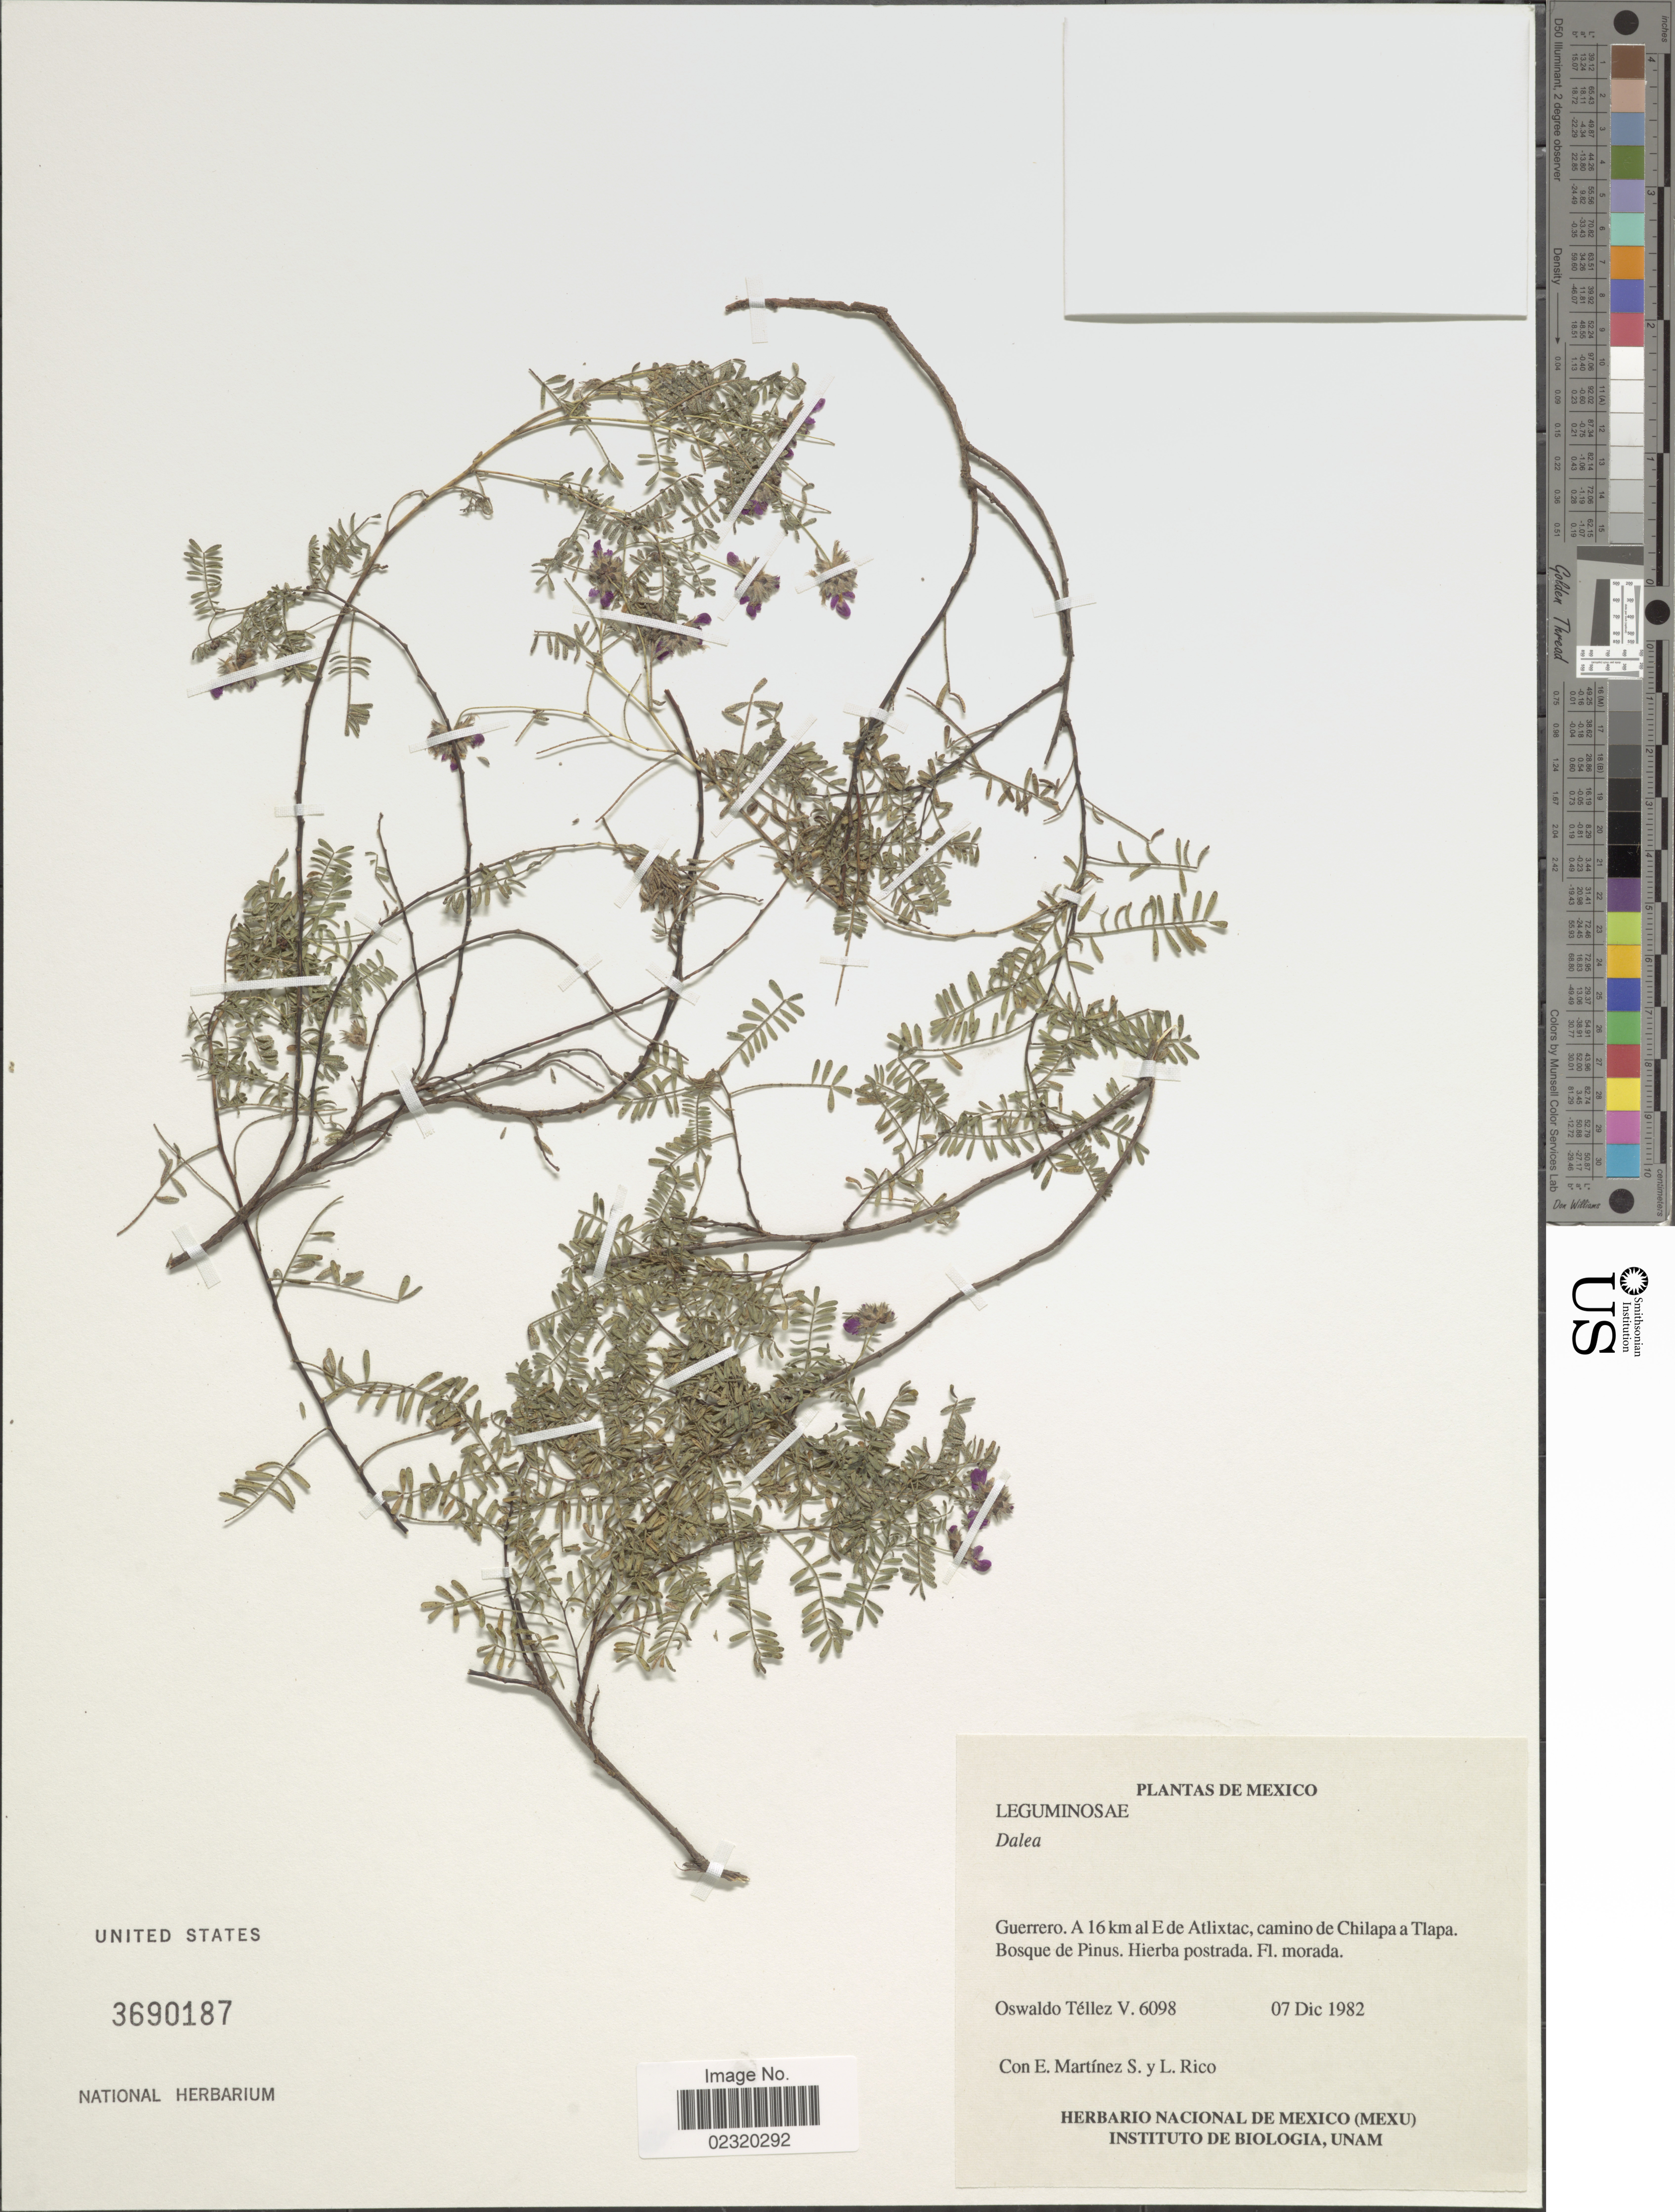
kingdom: Plantae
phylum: Tracheophyta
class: Magnoliopsida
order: Fabales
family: Fabaceae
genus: Dalea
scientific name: Dalea sp.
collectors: O. Téllez V., E. M. Martínez S. & L. Rico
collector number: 6098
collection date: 1982-12-07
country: Mexico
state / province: Guerrero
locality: A 16 km al E de Atlixtac, camino de Chilapa a Tlapa. Bosque de Pinus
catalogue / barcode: US 3690187